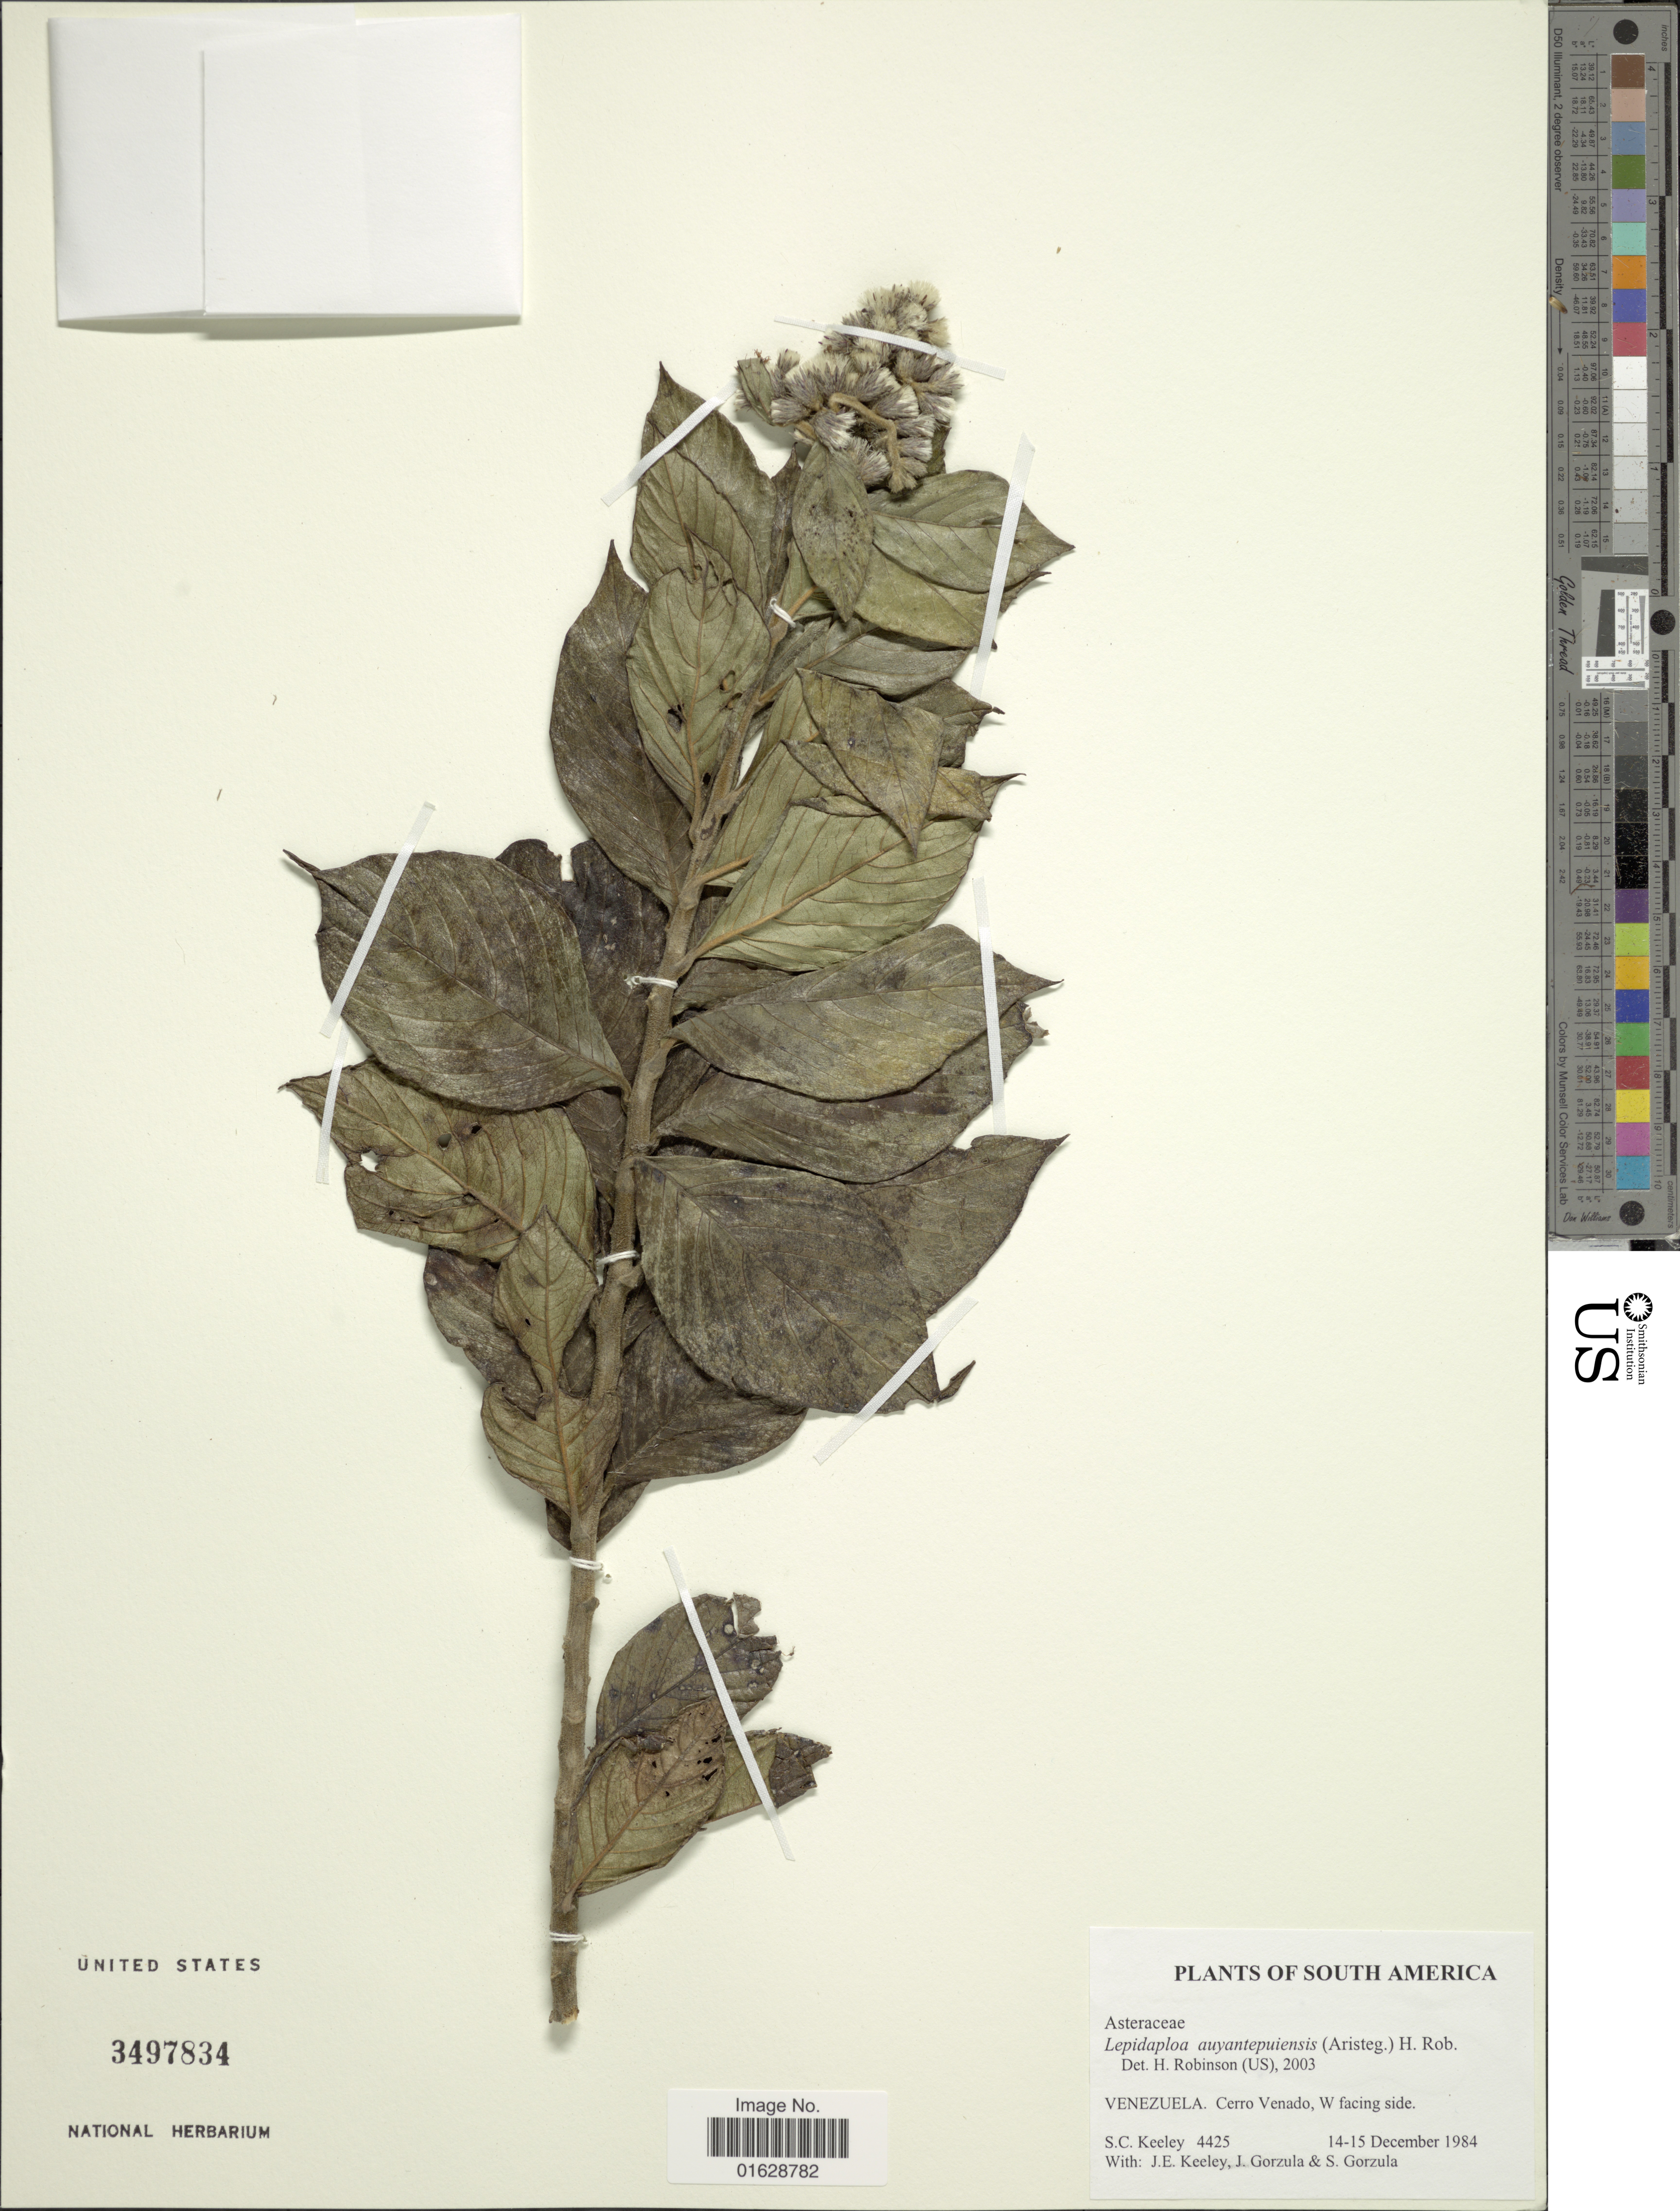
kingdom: Plantae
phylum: Tracheophyta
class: Magnoliopsida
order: Asterales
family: Asteraceae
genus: Lepidaploa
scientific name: Lepidaploa ehretiifolia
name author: (Benth.) H. Rob.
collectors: S. C. Keeley, J. E. Keeley, J. Gorzula & S. Gorzula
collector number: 4425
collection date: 1984-12-14/1984-12-15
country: Venezuela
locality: Cerro Venado, W facing side.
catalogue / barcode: US 3497834